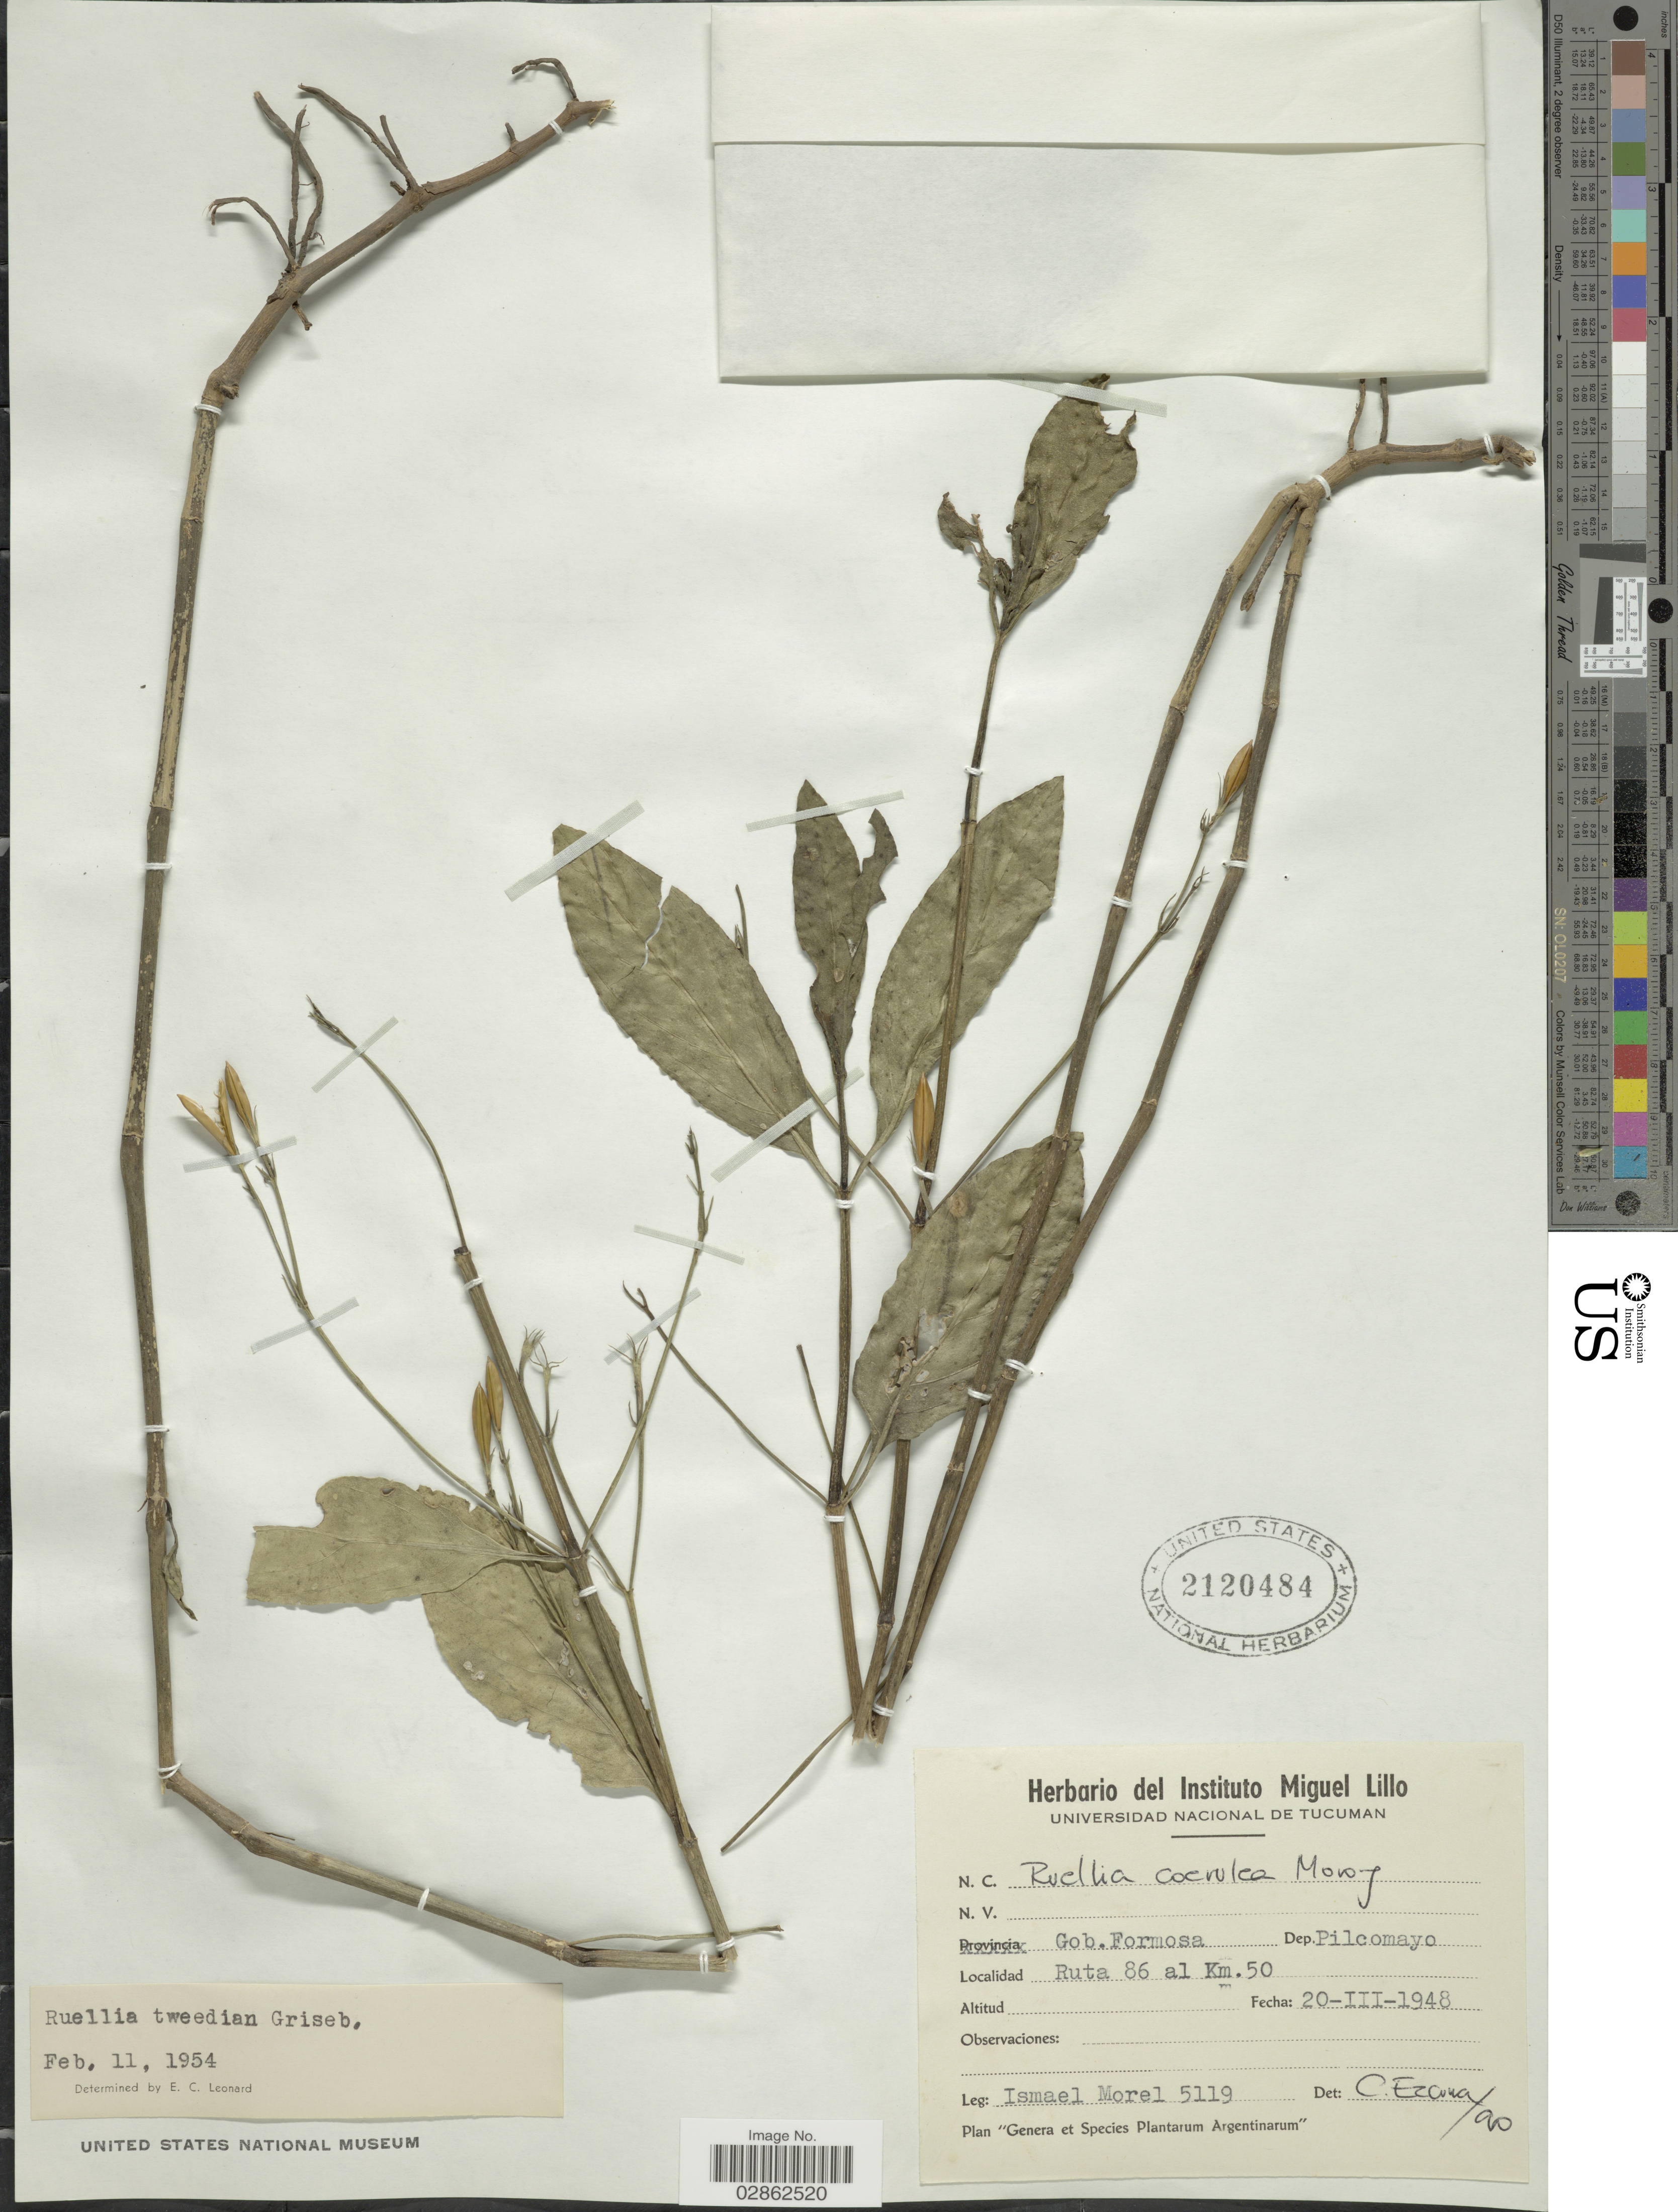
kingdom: Plantae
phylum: Tracheophyta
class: Magnoliopsida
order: Lamiales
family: Acanthaceae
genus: Ruellia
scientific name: Ruellia coerulea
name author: Morong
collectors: I. Morel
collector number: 5119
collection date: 1948-03-20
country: Argentina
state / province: Formosa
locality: Gob. Formosa. Dep. Pilcomayo. Ruta 86 al Km. 50.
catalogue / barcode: US 2120484